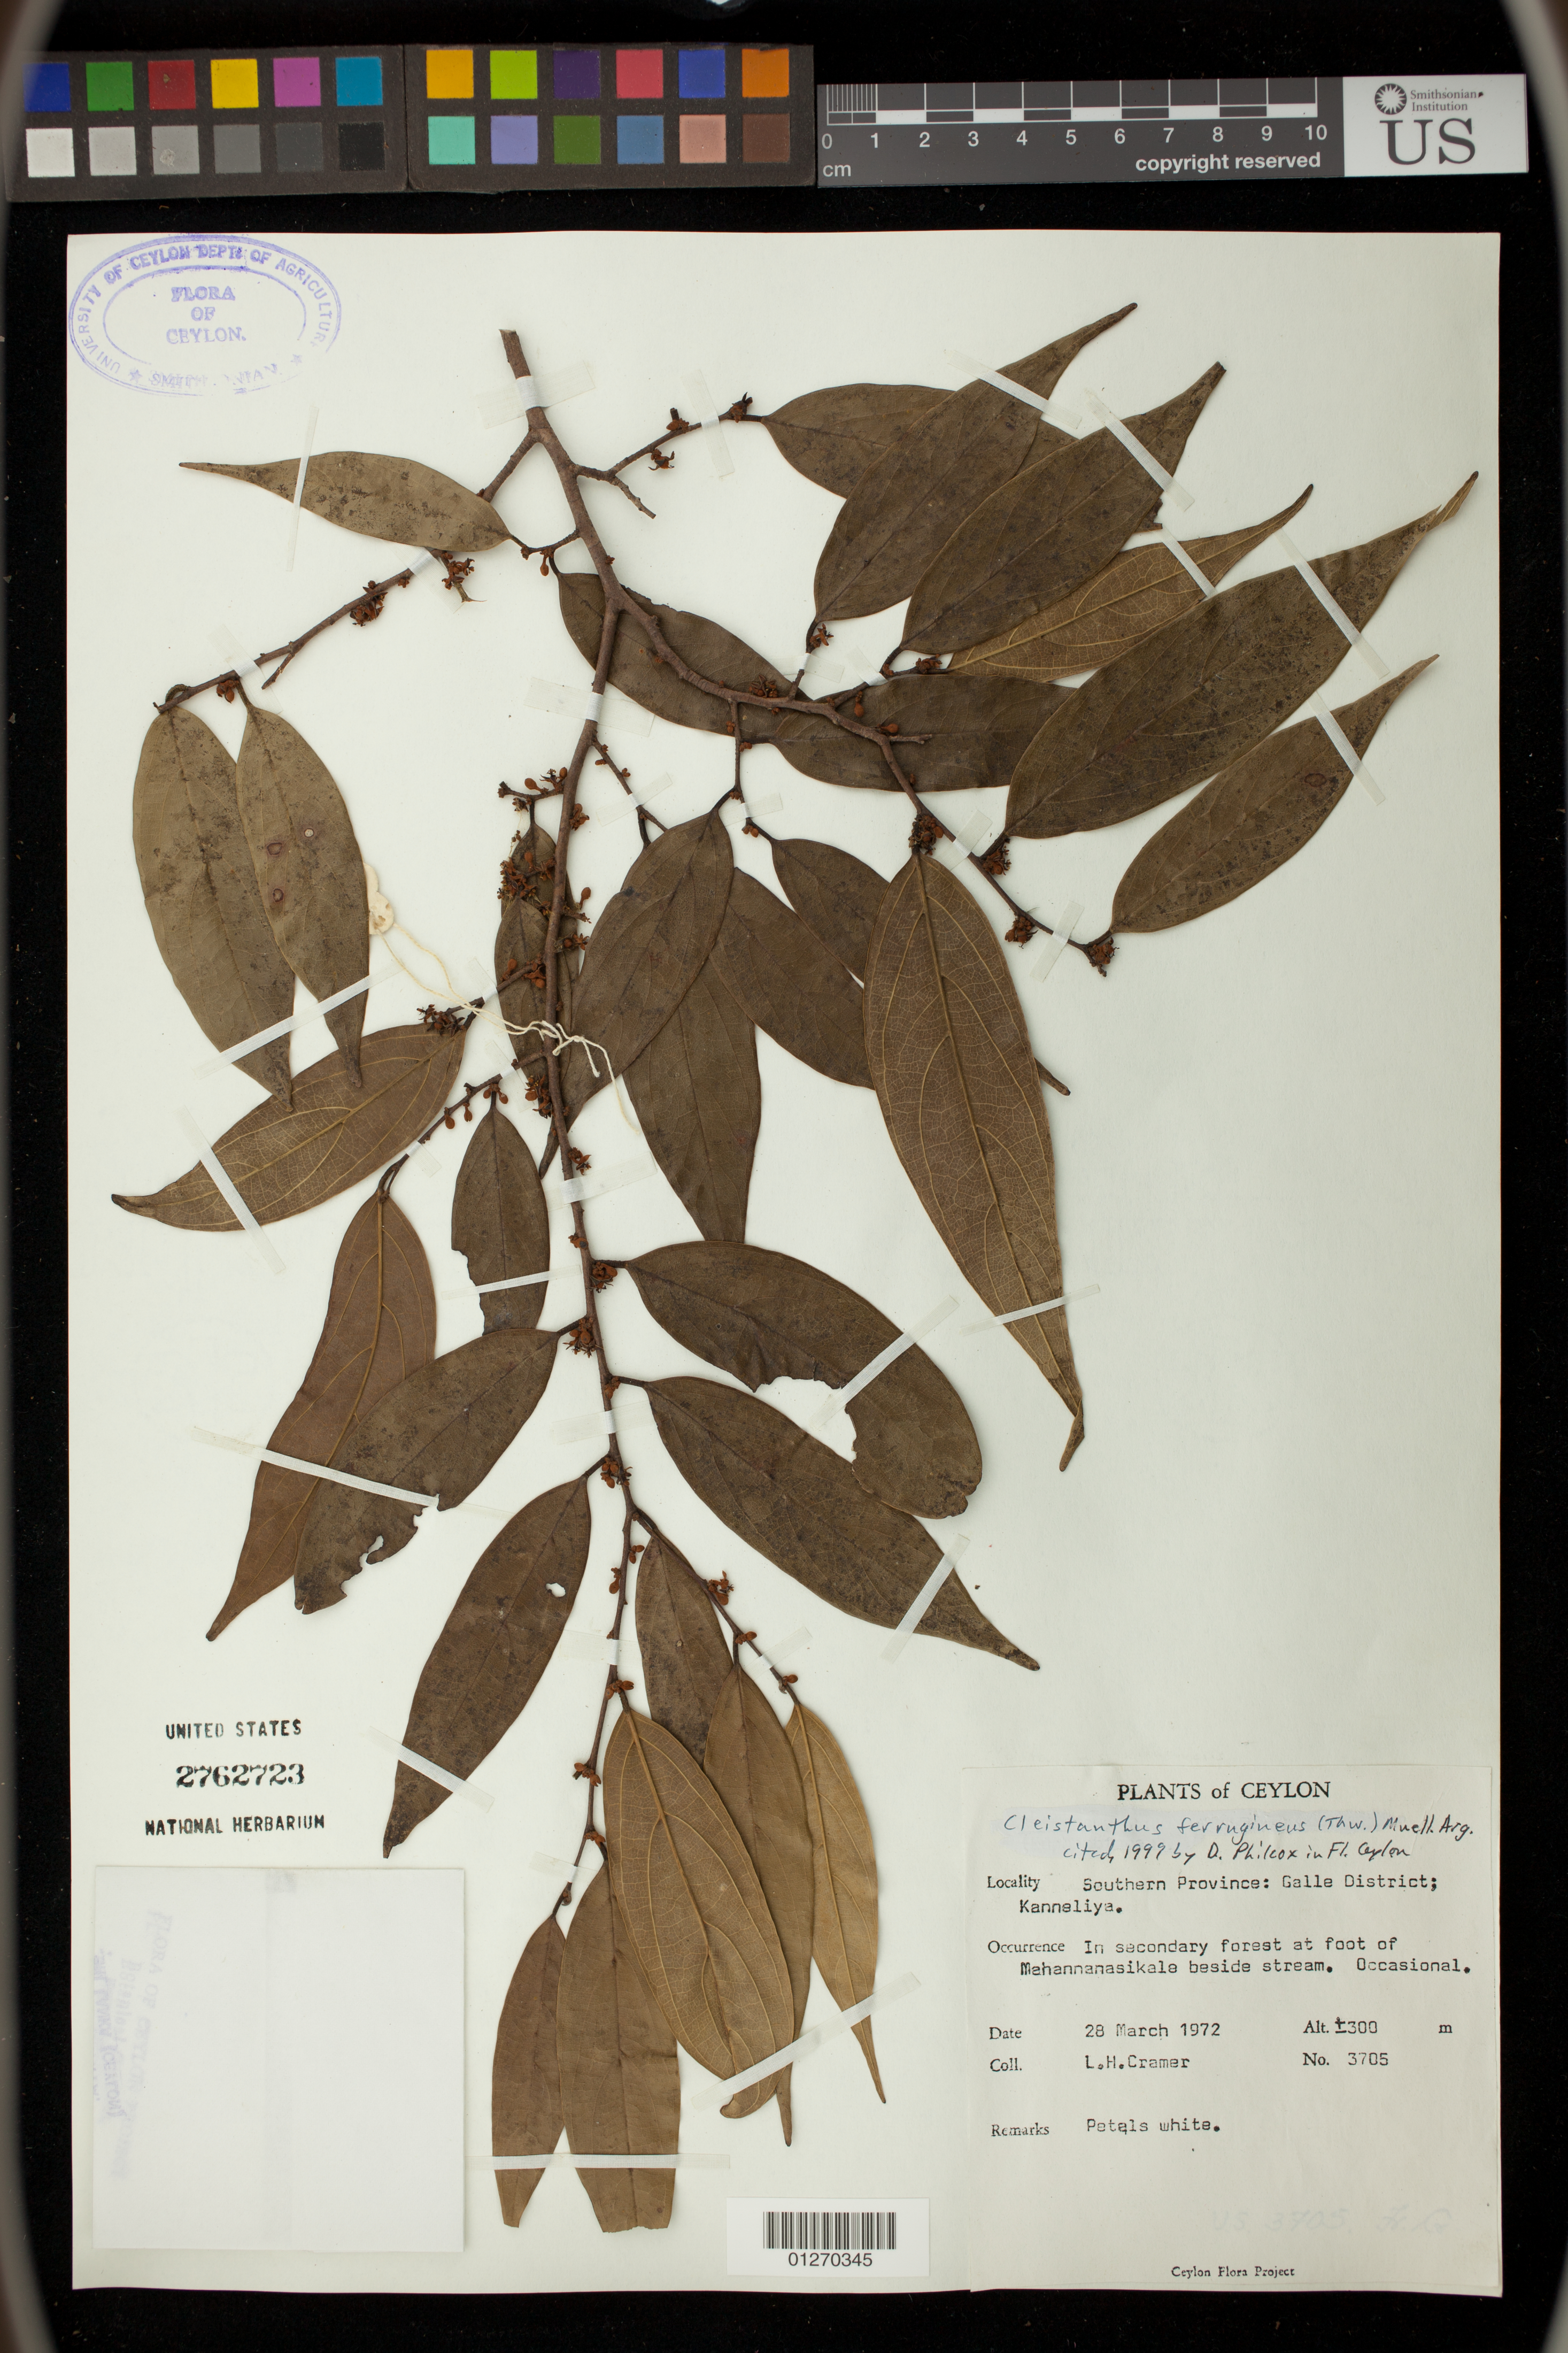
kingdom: Plantae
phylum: Tracheophyta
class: Magnoliopsida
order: Malpighiales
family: Phyllanthaceae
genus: Cleistanthus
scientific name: Cleistanthus ferrugineus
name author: (Thwaites) M. Arg.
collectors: L. H. Cramer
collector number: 3705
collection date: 1972-03-28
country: Sri Lanka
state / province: Southern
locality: Galle District; Kanneliya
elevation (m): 300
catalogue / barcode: US 2762723